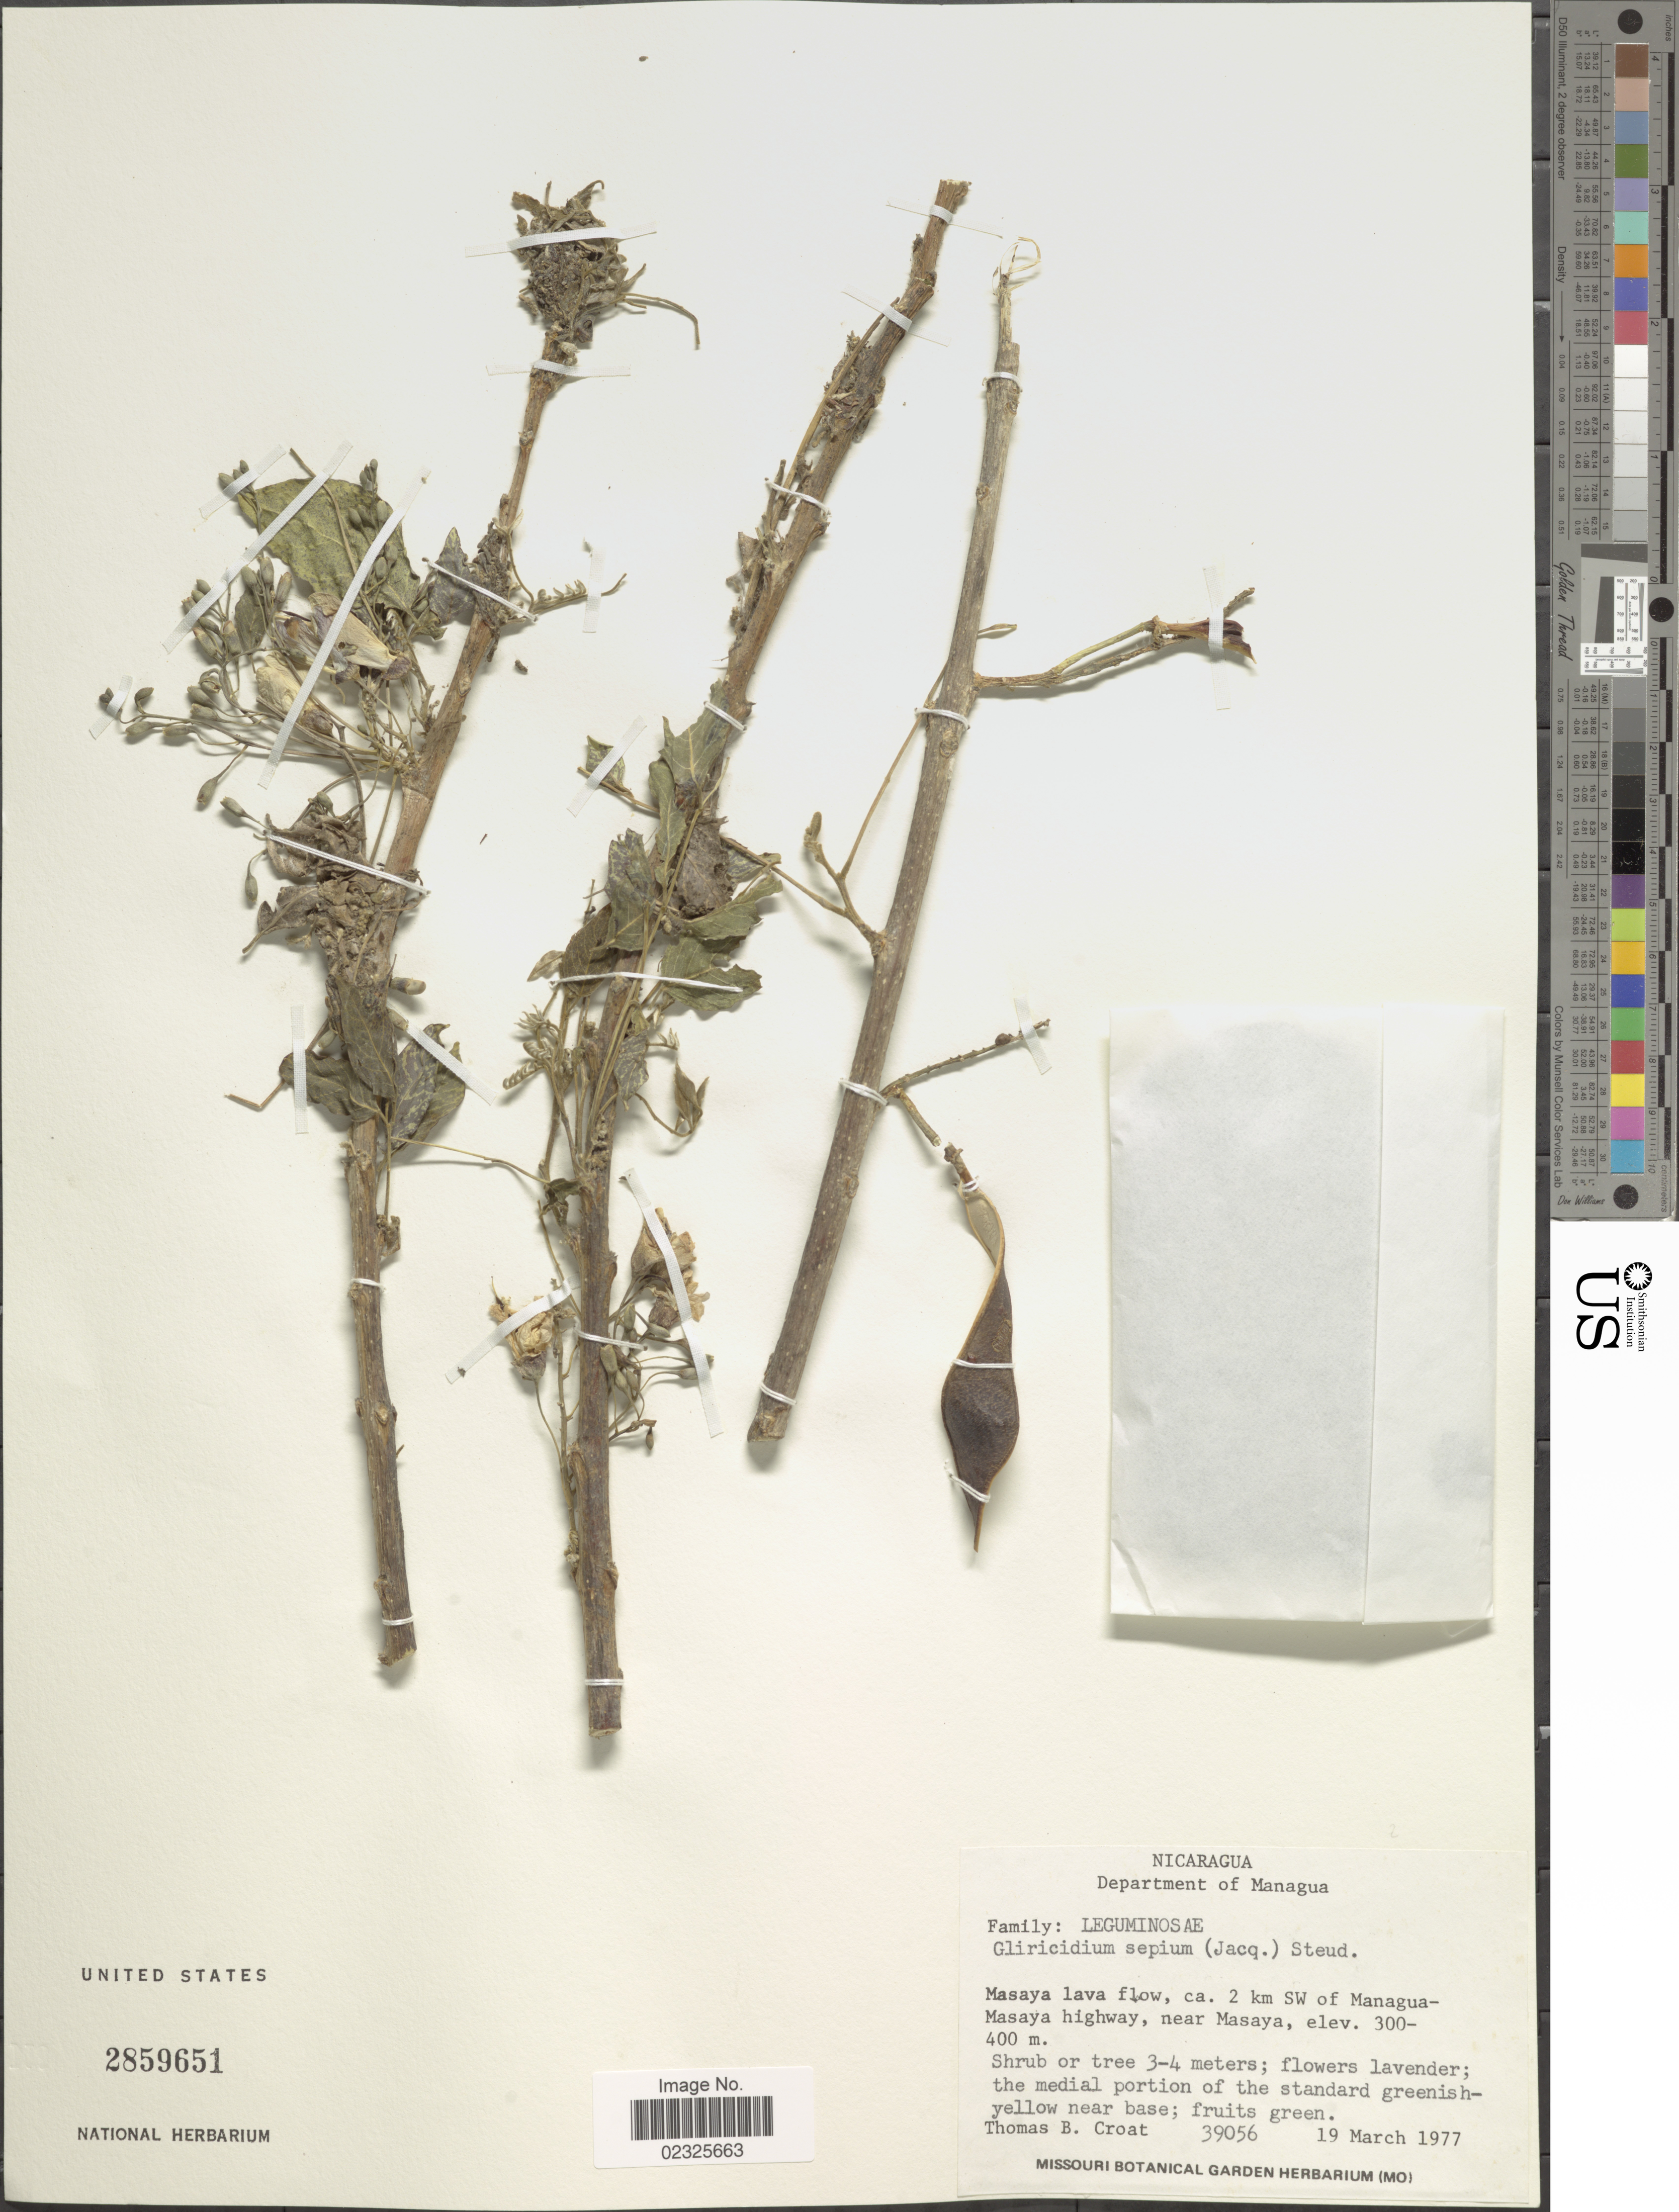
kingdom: Plantae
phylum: Tracheophyta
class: Magnoliopsida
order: Fabales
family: Fabaceae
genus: Gliricidia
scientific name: Gliricidia sepium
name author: (Jacq.) Kunth ex Walp.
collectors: T. B. Croat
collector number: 39056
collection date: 1977-03-19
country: Nicaragua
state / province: Managua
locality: Masaya lava flow, ca. 2 km SW of Managua- Masaya highway, near Masaya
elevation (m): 300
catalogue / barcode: US 2859651